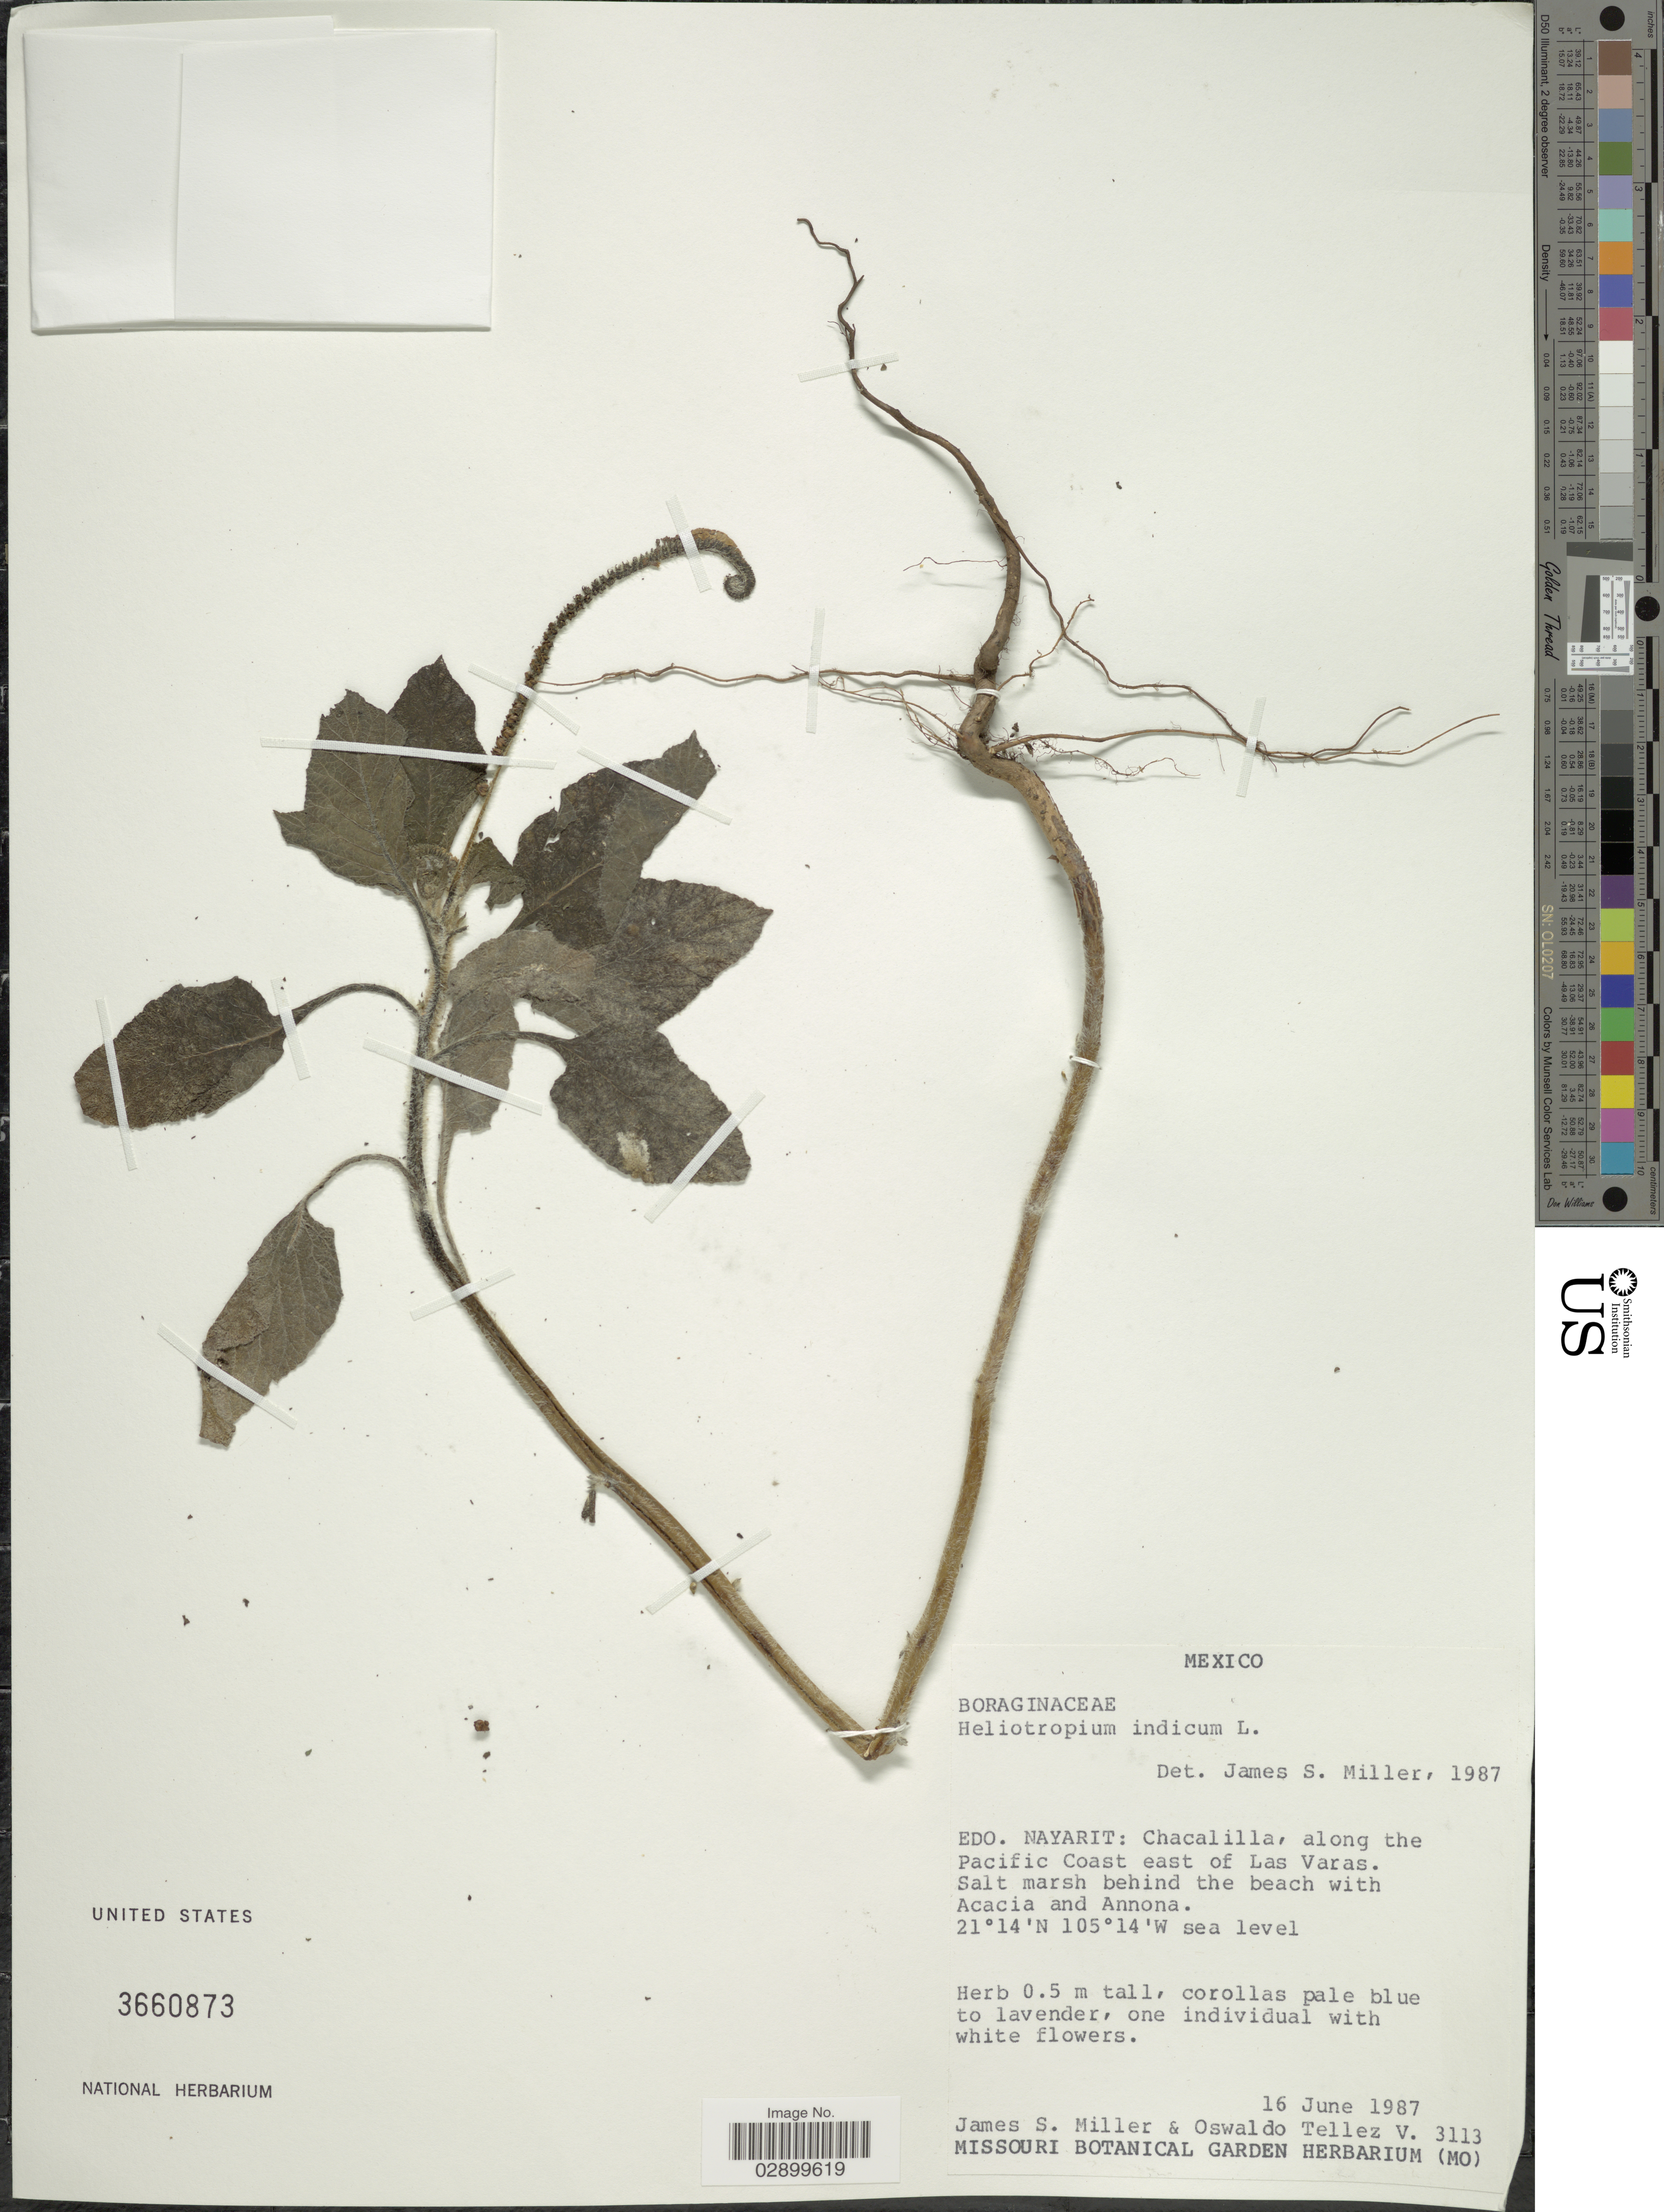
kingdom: Plantae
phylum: Tracheophyta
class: Magnoliopsida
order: Boraginales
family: Heliotropiaceae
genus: Heliotropium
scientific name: Heliotropium indicum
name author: L.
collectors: J. S. Miller & O. Téllez V.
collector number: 3113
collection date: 1987-06-16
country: Mexico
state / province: Nayarit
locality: Chacalilla, along the Pacific Coast east of Las Vargas. Salt marsh behind the beach with Acacia and Annona.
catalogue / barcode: US 3660873